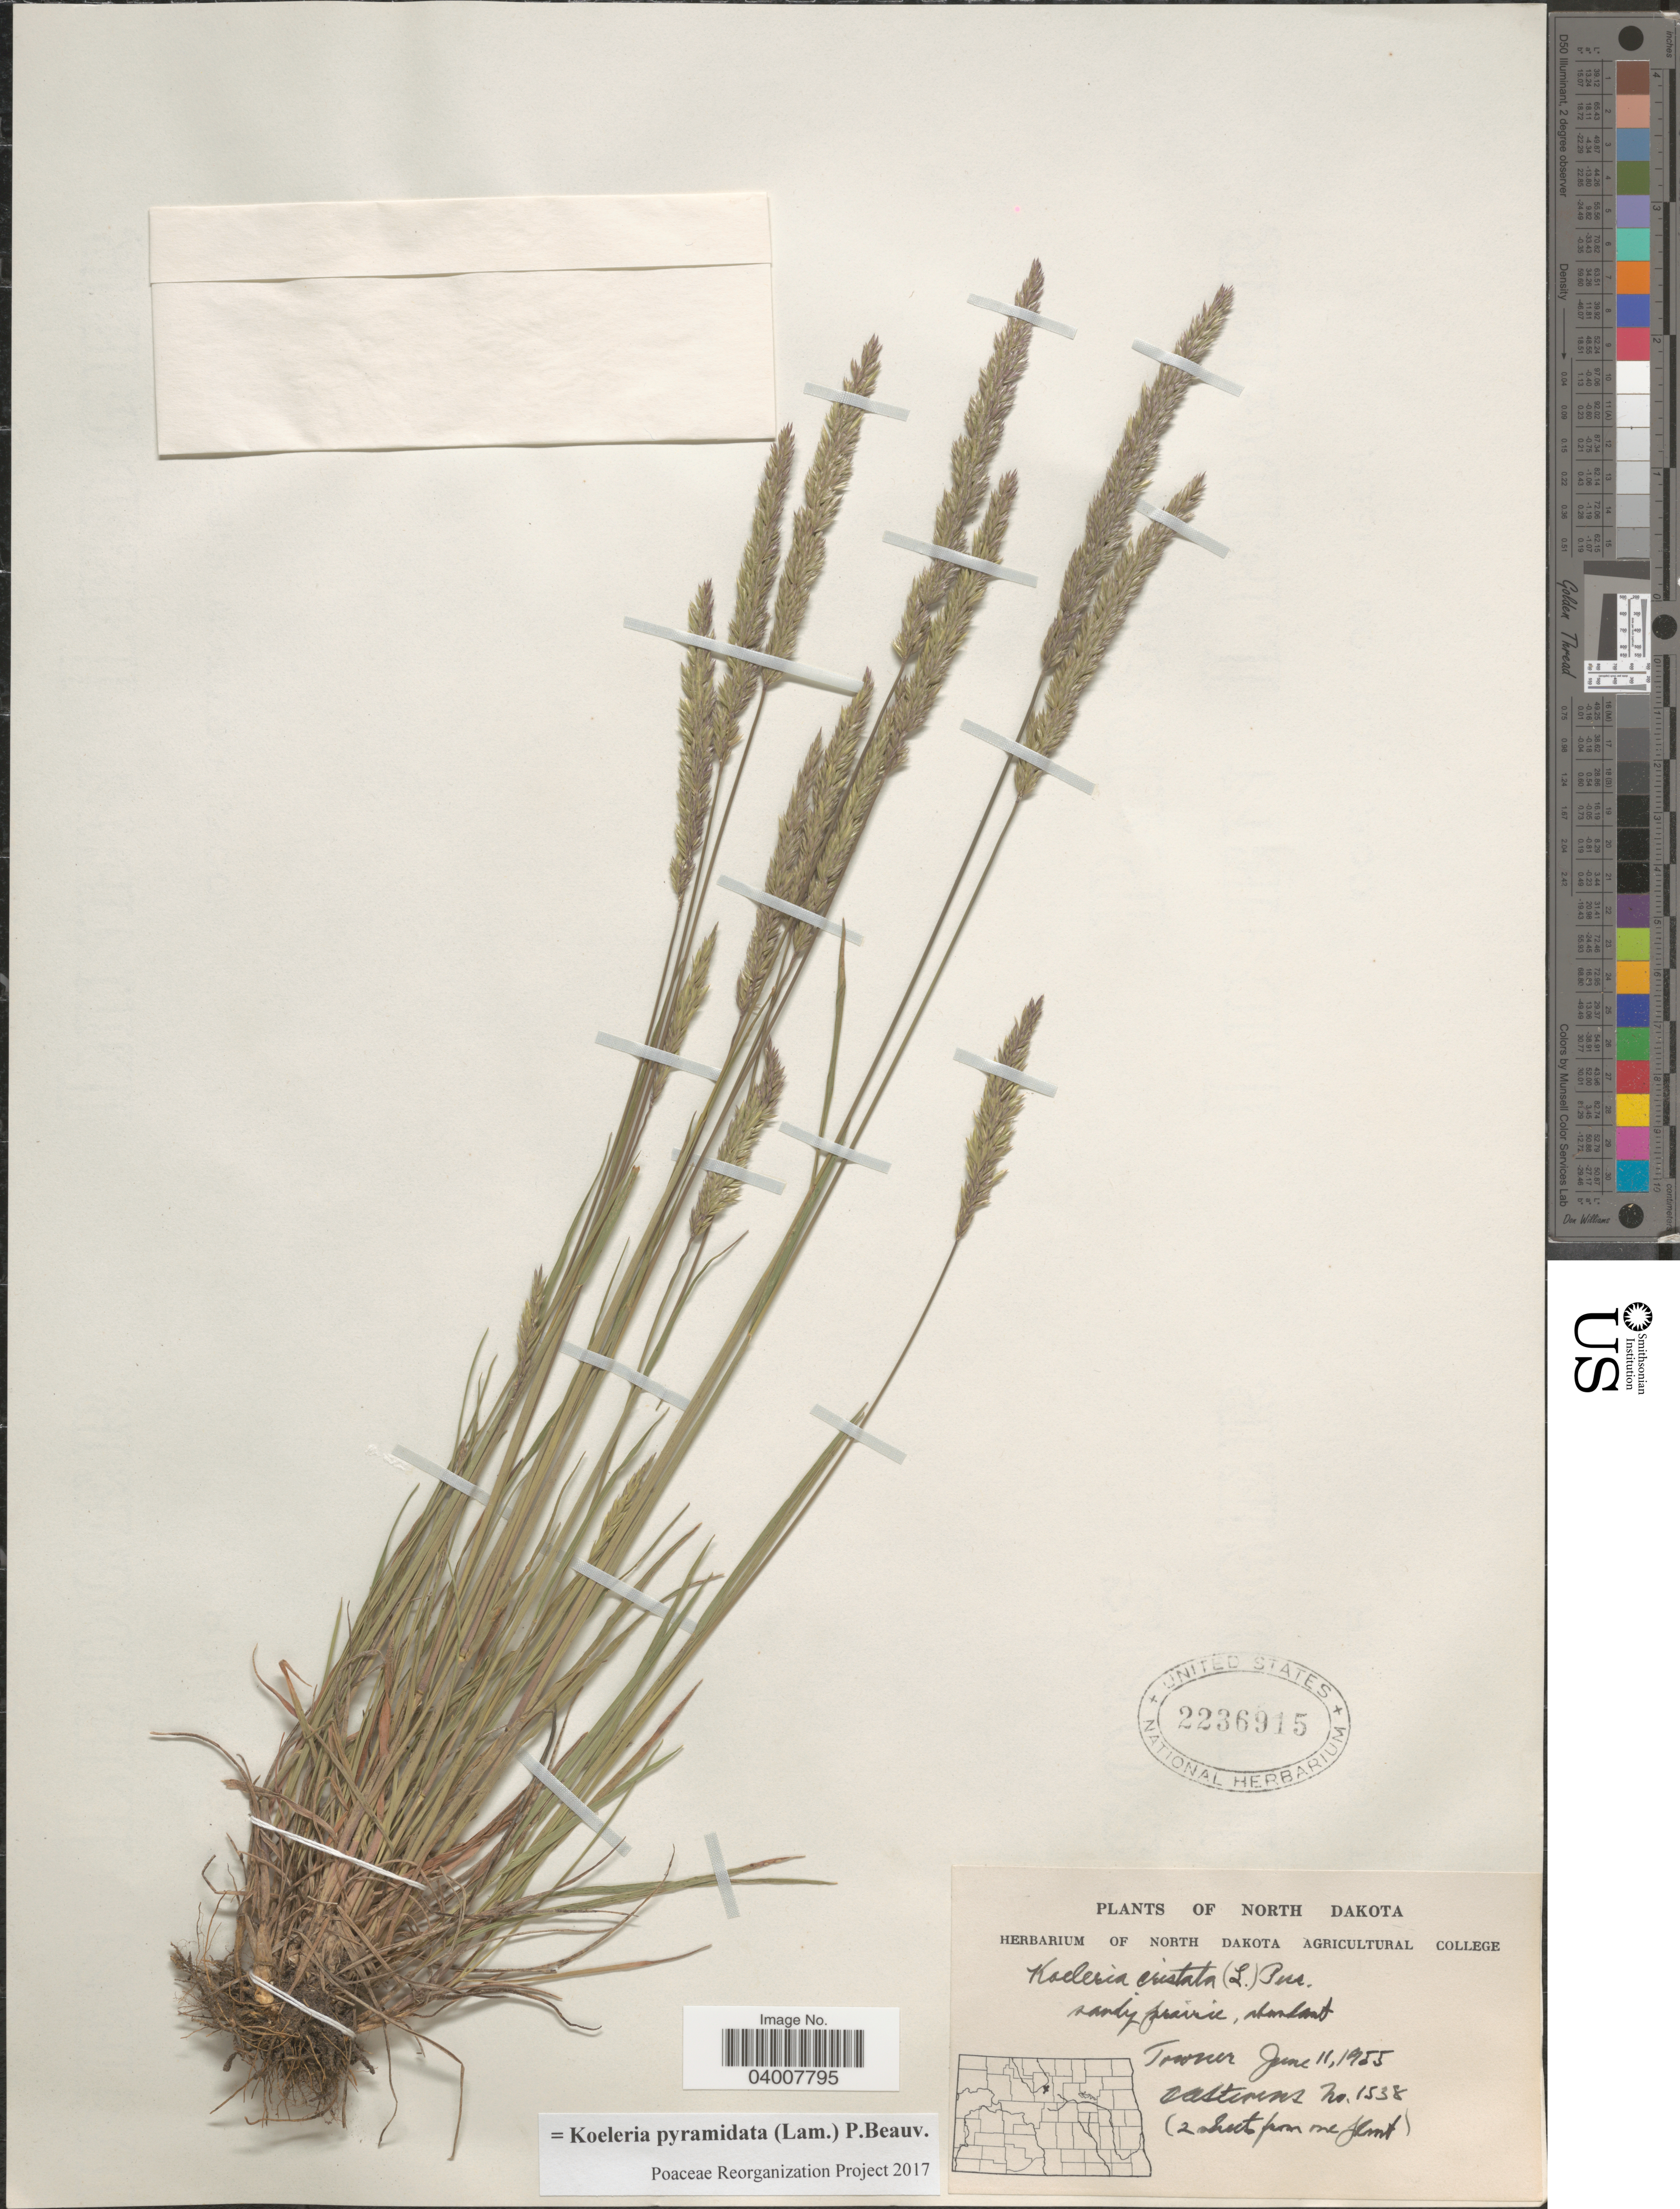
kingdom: Plantae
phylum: Tracheophyta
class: Liliopsida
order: Poales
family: Poaceae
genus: Koeleria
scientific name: Koeleria pyramidata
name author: (Lam.) P. Beauv.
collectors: O. A. Stevens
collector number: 1538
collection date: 1955-06-11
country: United States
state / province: North Dakota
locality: Towner.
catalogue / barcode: US 2236915